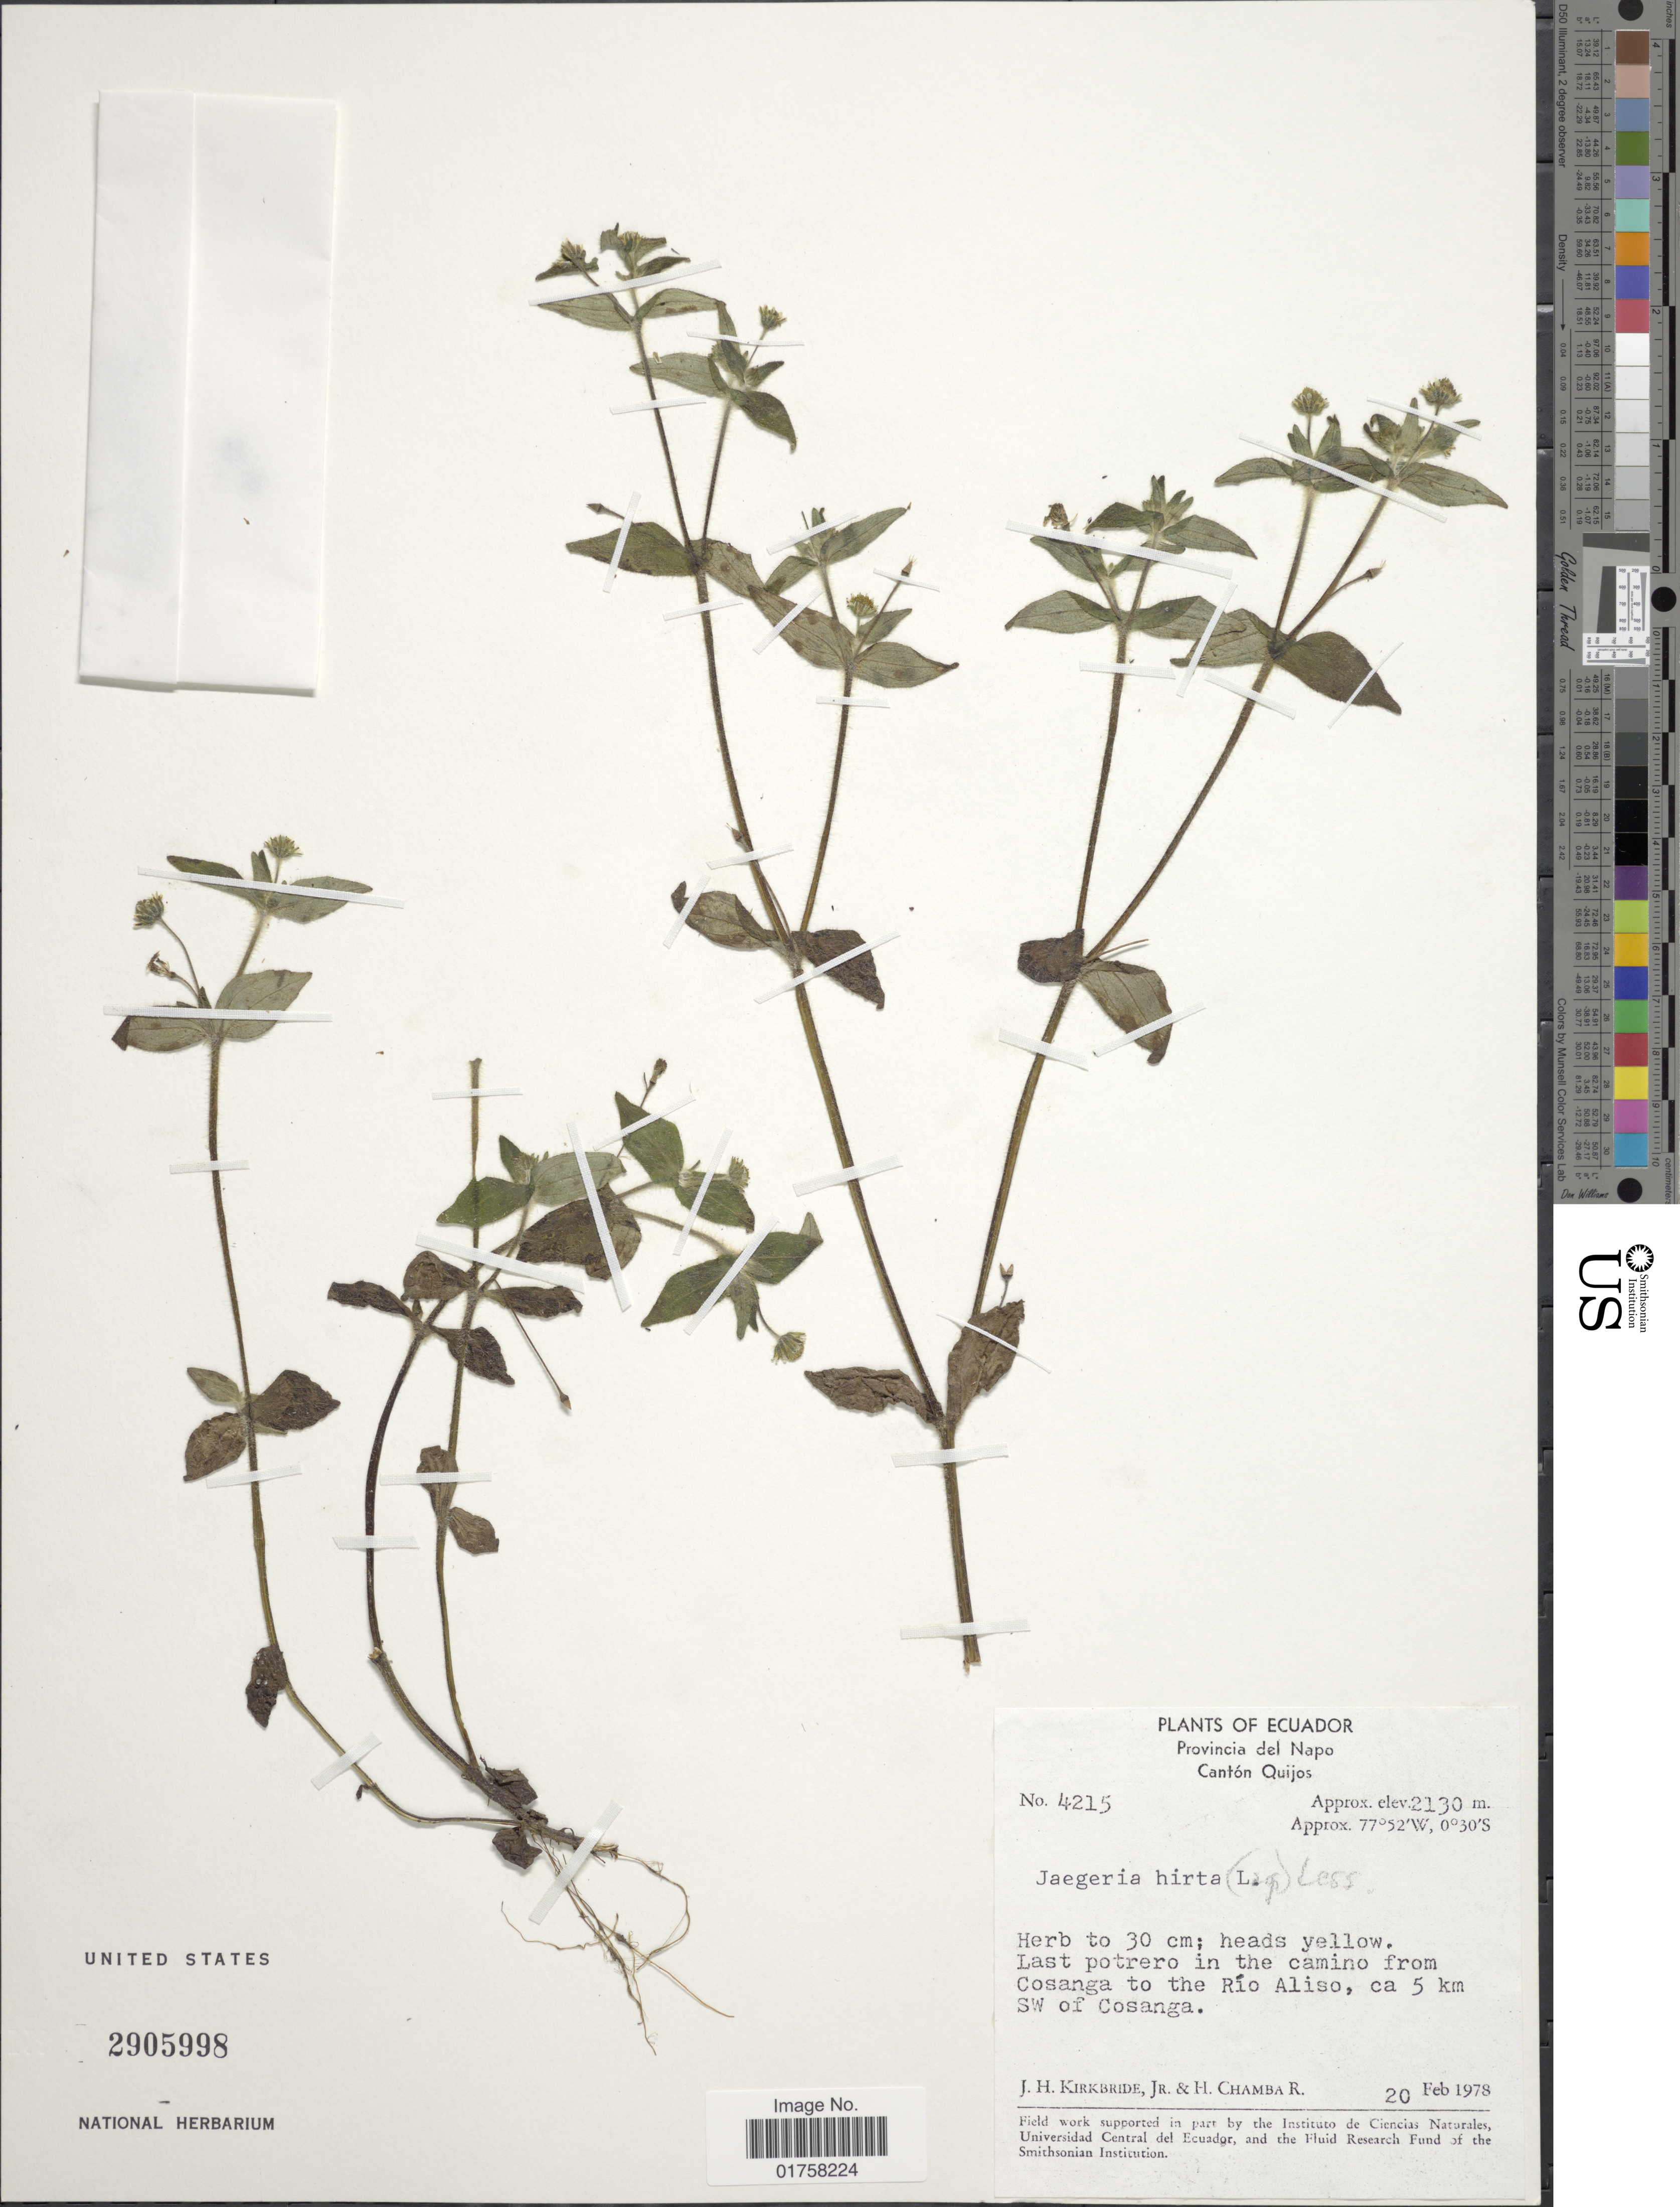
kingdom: Plantae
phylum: Tracheophyta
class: Magnoliopsida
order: Asterales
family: Asteraceae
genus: Jaegeria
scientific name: Jaegeria hirta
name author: (Lag.) Less.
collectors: J. H. Kirkbride & H. Chamba-R.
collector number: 4215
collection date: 1978-02-20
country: Ecuador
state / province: Napo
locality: Cantón Quijos, Last potrero in the camino from Cosanga to the Río Aliso, ca 5 km SW of Cosanga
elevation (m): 2130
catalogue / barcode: US 2905998